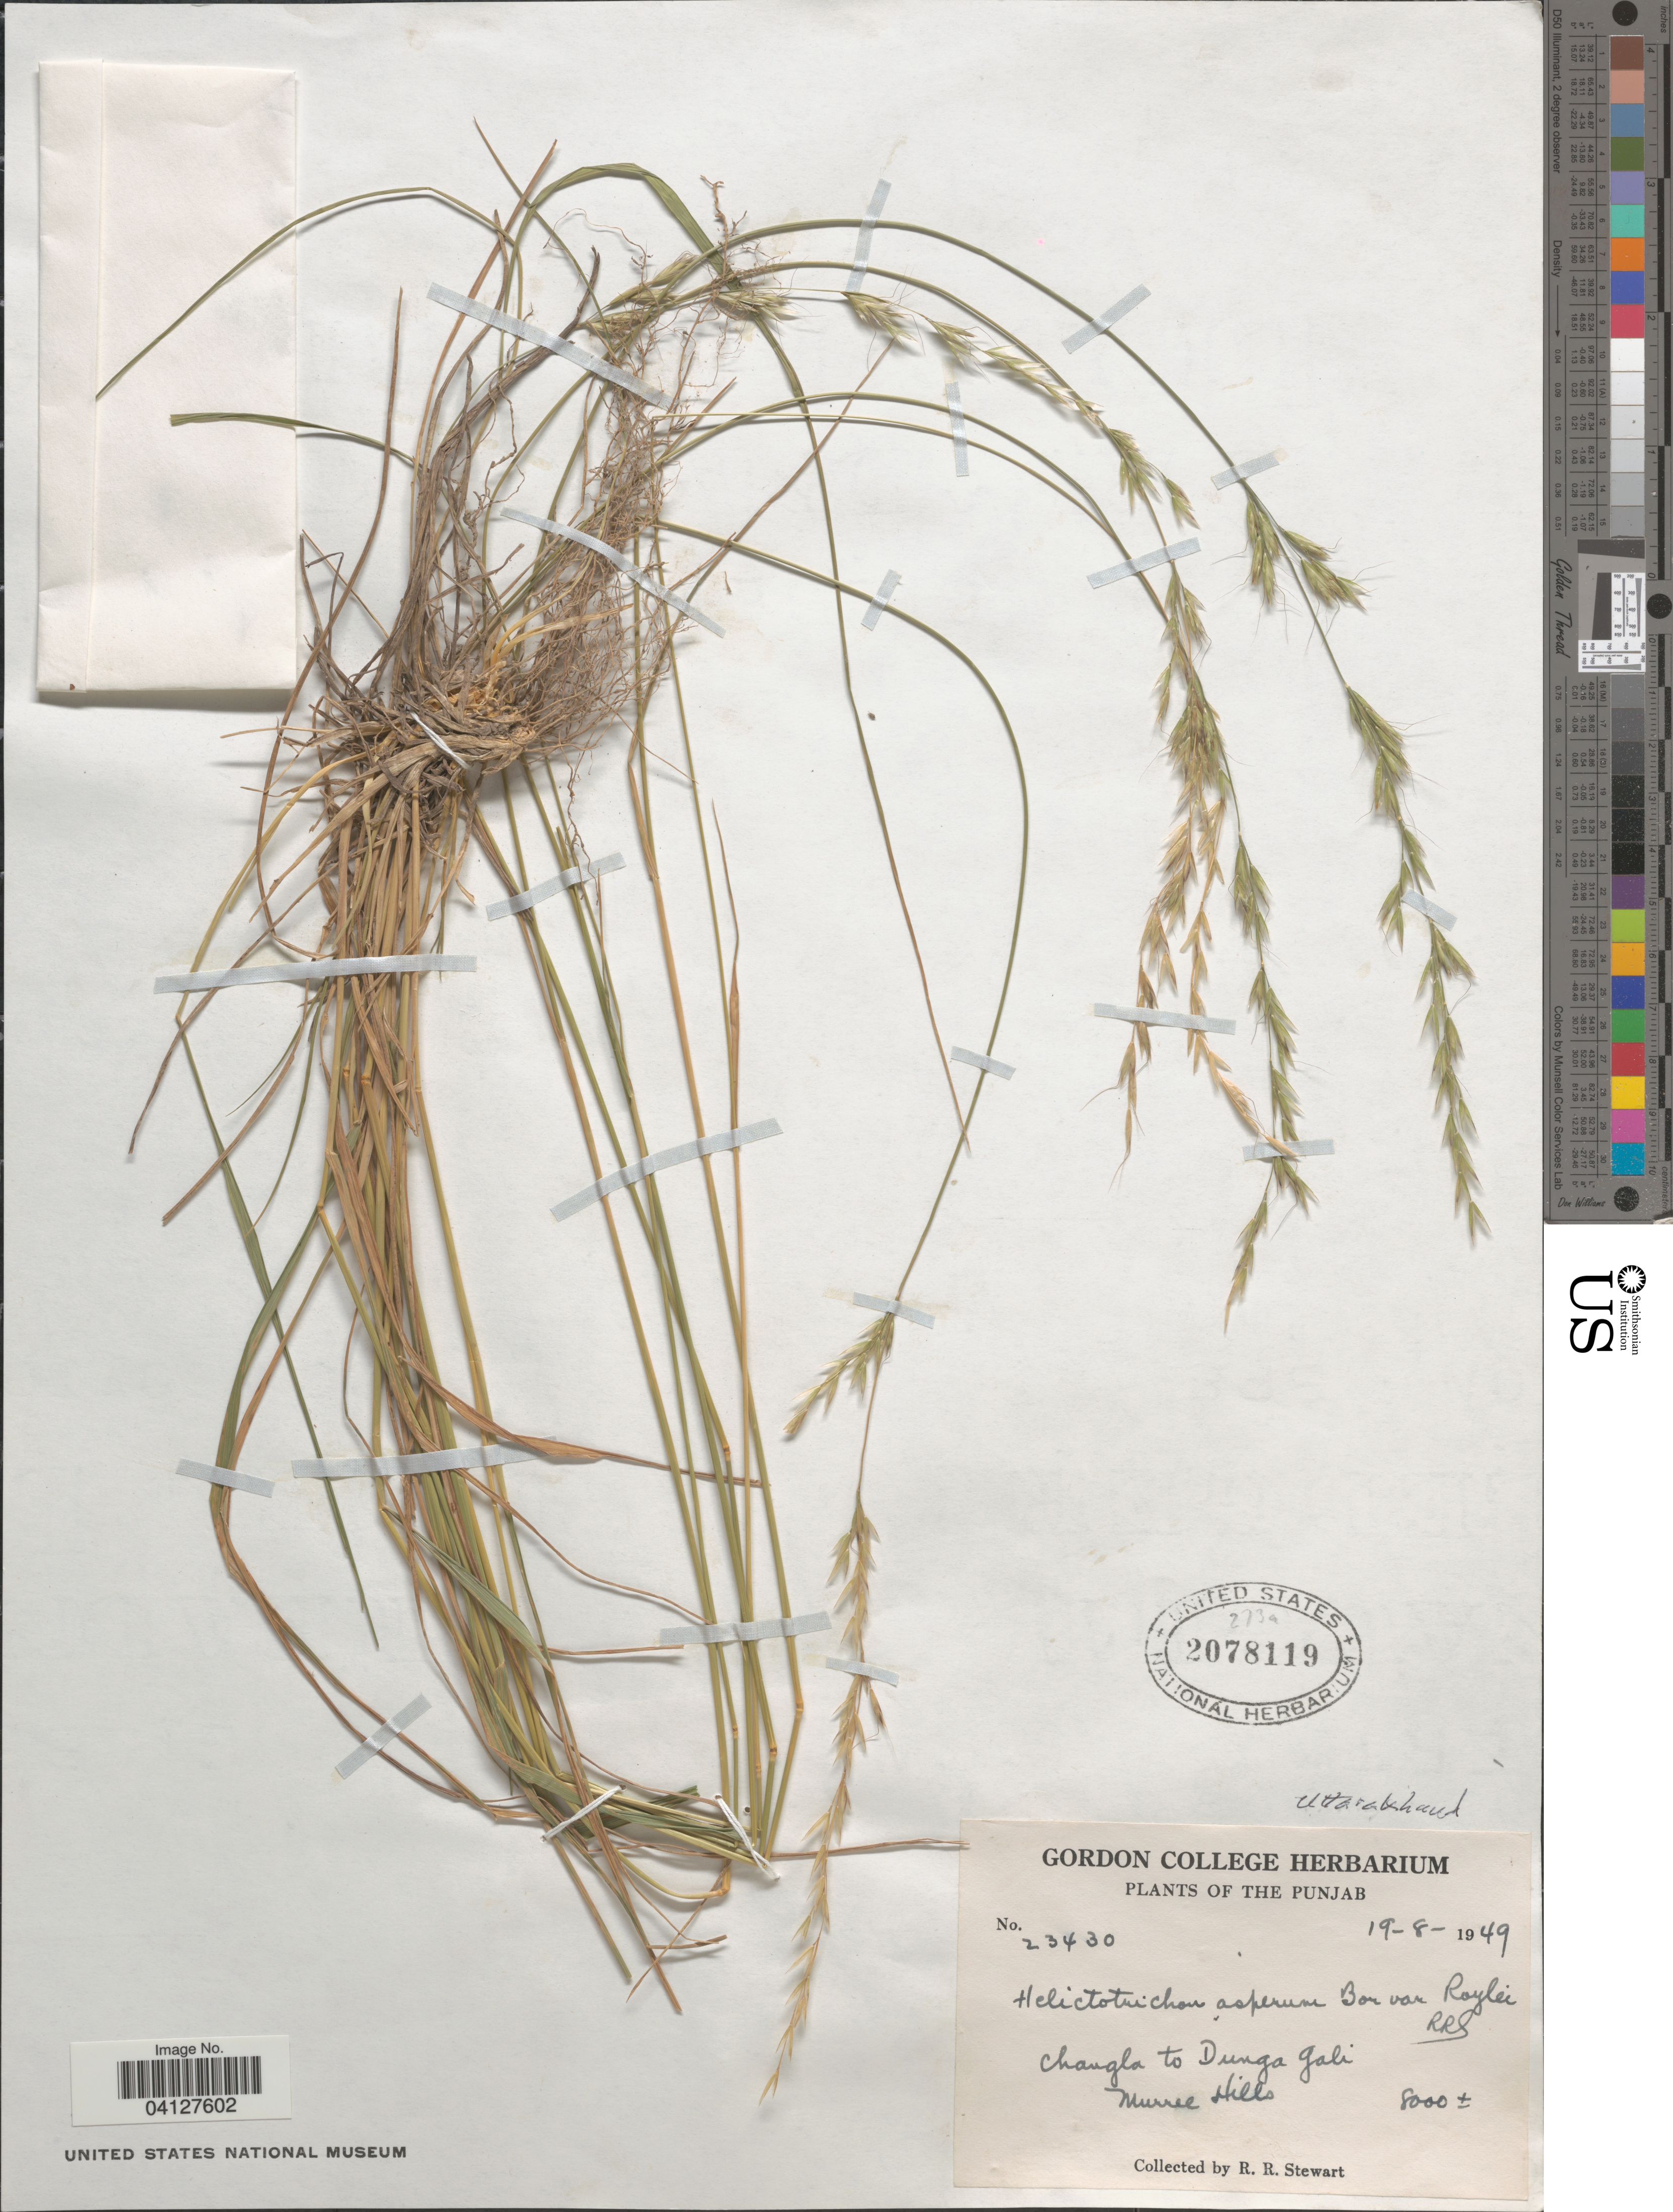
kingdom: Plantae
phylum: Tracheophyta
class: Liliopsida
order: Poales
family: Poaceae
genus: Helictotrichon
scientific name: Helictotrichon asperum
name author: (Munro ex Thwaites) Bor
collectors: R. Stewart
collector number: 23430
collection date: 1949-08-19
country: Pakistan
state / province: Punjab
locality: Changla to Dunga Gali. Murree Hills.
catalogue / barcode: US 2078119